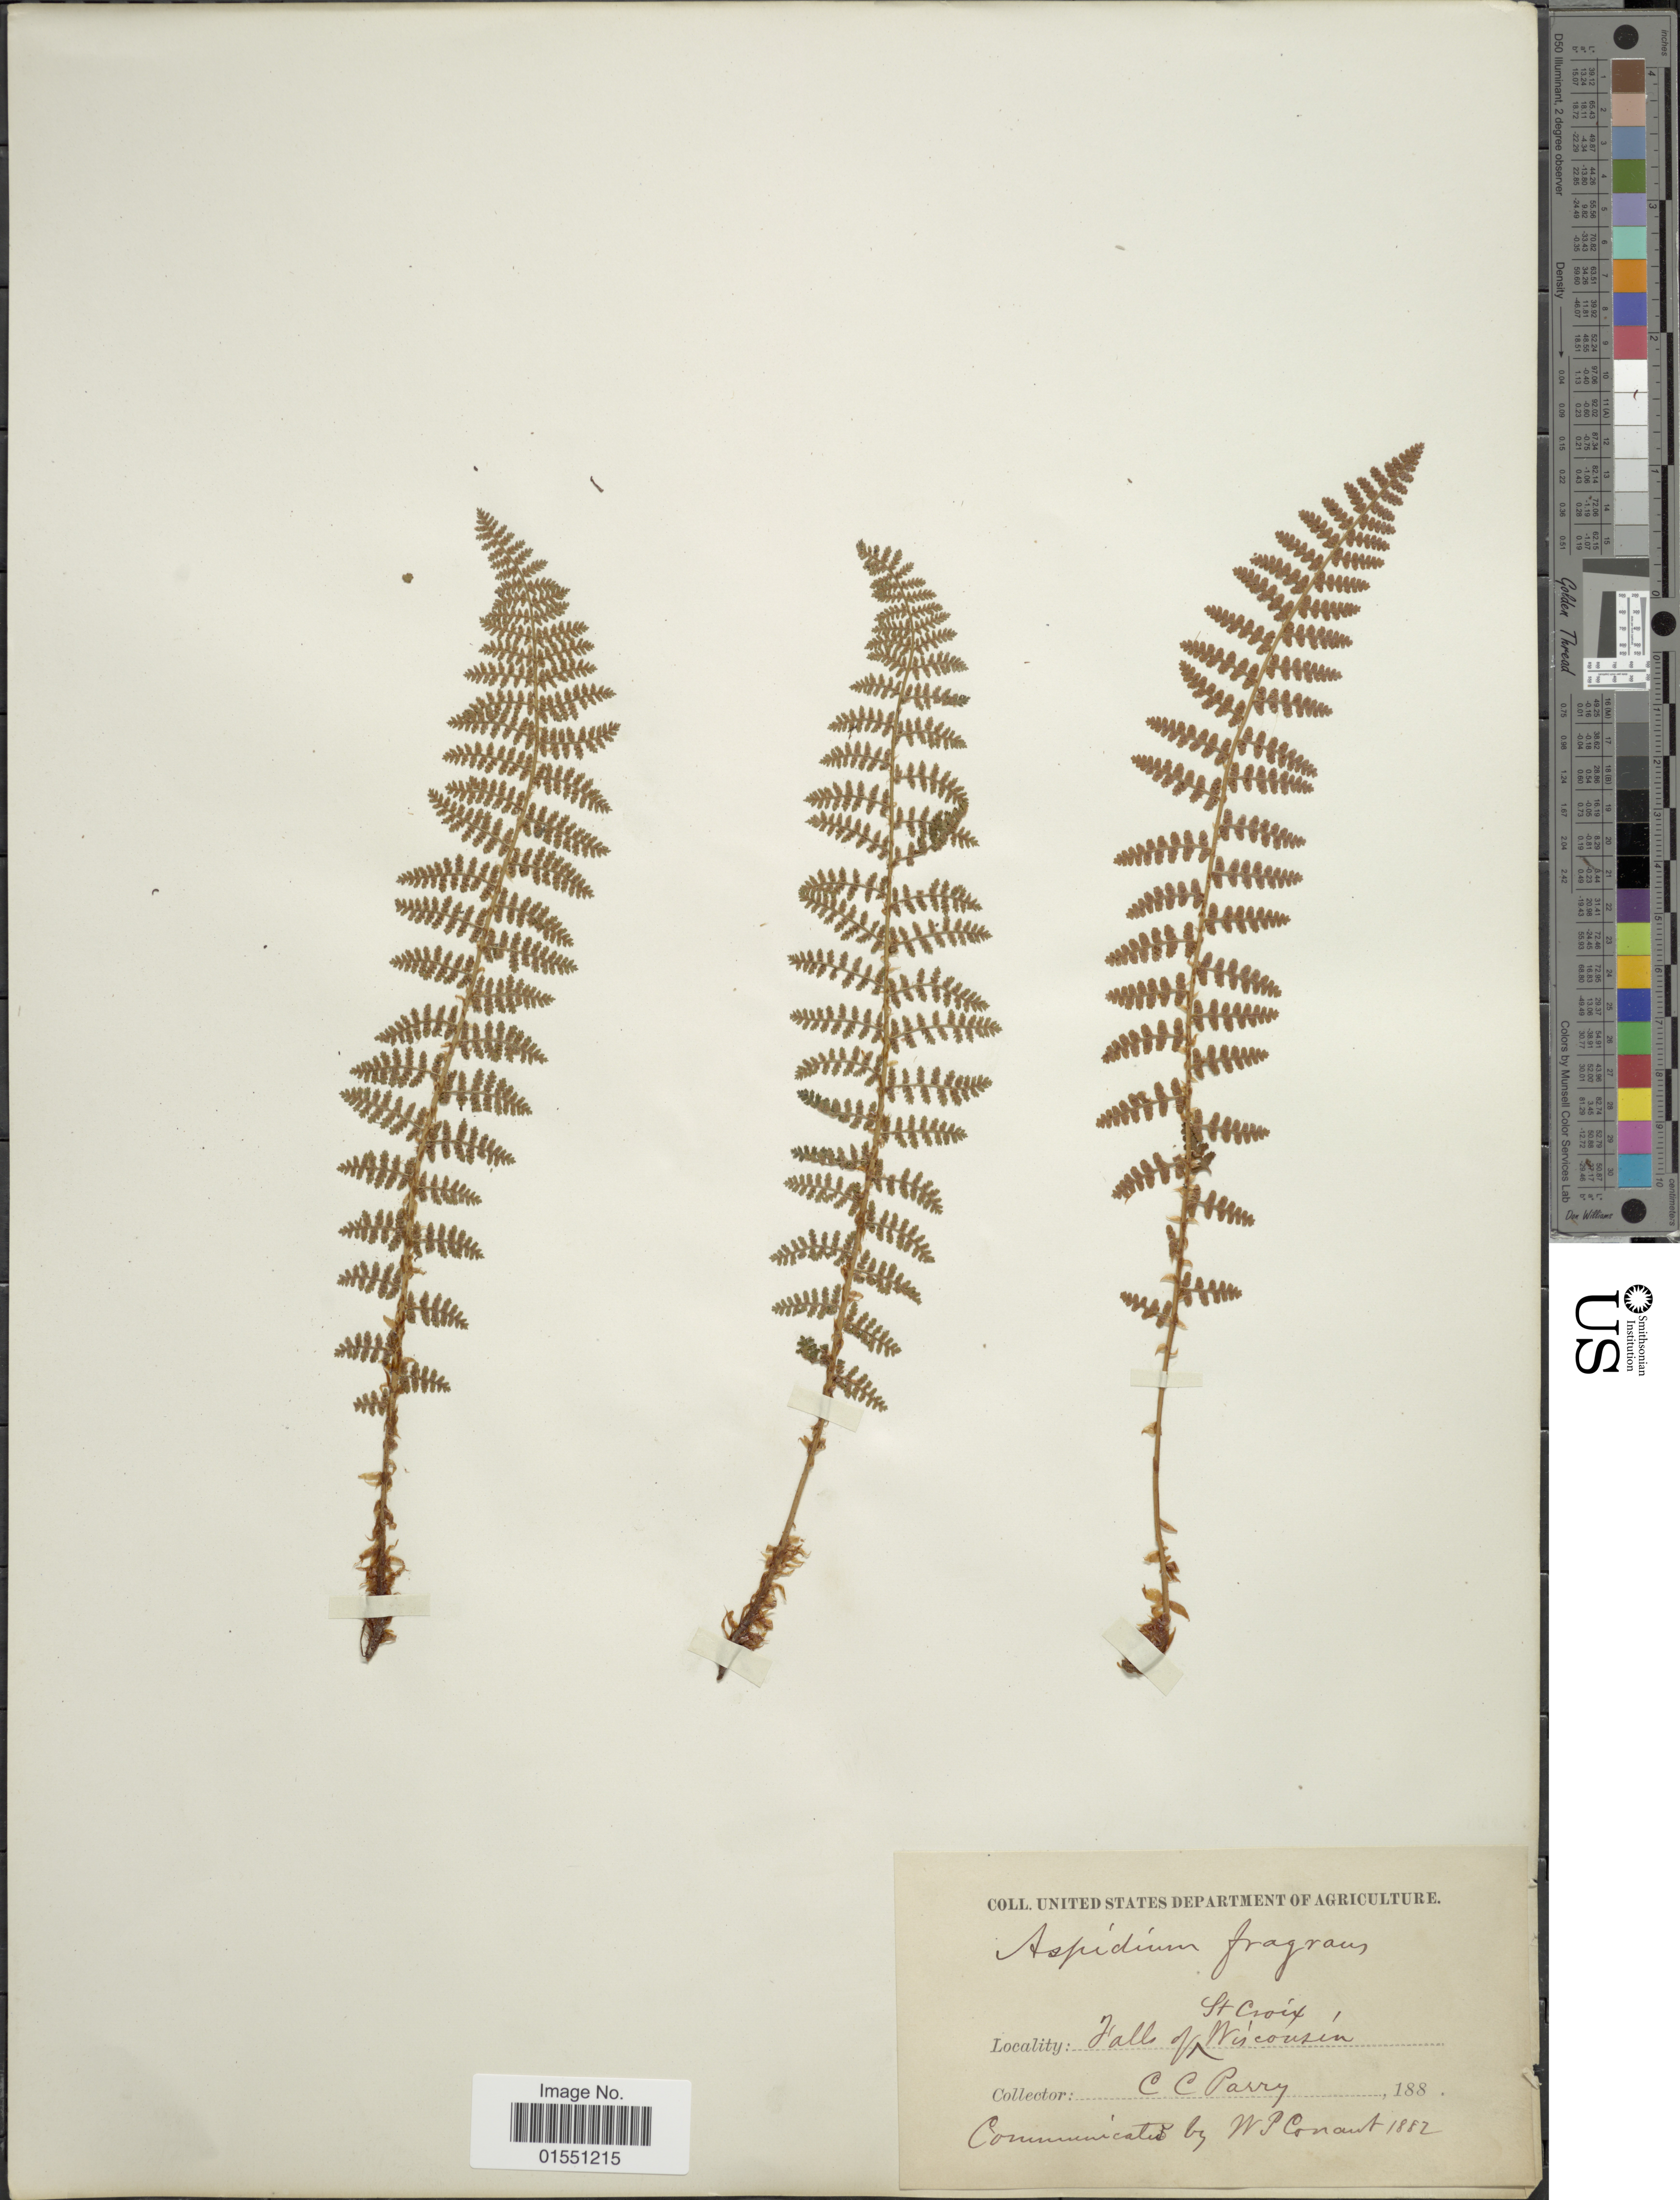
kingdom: Plantae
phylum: Tracheophyta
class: Polypodiopsida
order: Polypodiales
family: Dryopteridaceae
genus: Dryopteris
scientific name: Dryopteris fragrans var. hookeriana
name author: A. Prince ex Weath.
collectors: C. C. Parry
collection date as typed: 188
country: United States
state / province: Wisconsin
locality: Falls of St. Croix